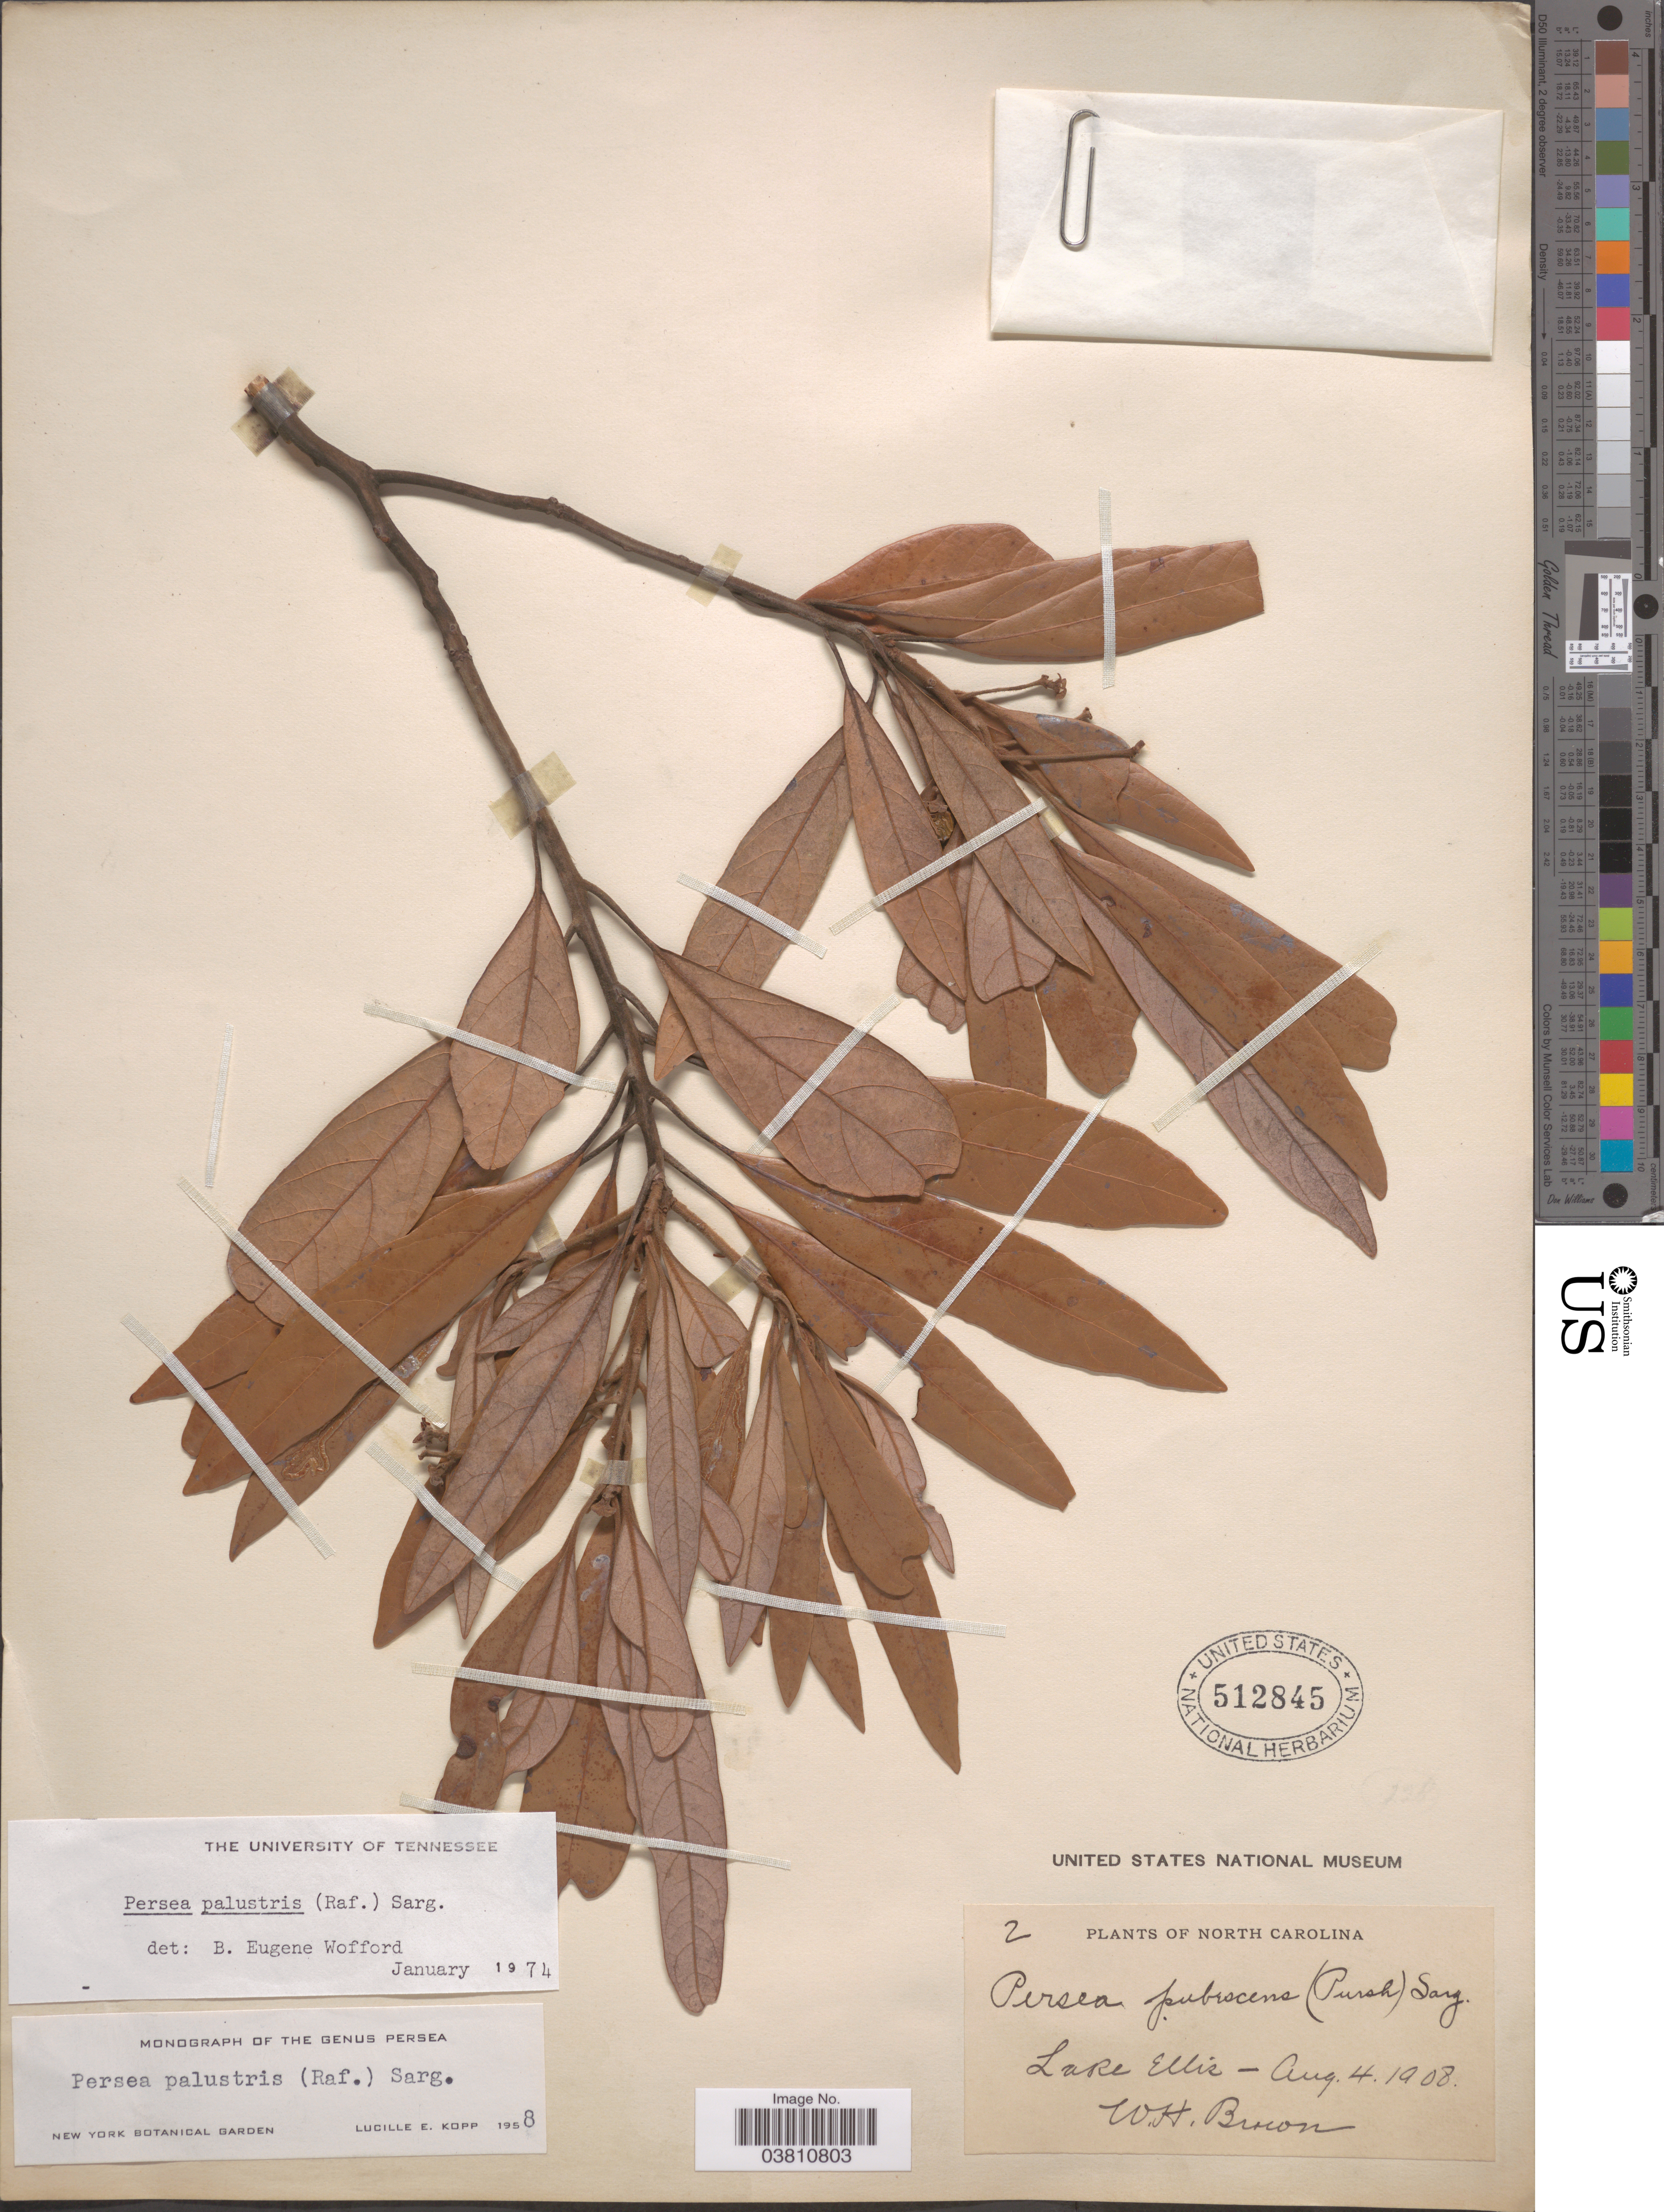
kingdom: Plantae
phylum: Tracheophyta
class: Magnoliopsida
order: Laurales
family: Lauraceae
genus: Persea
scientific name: Persea palustris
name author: (Raf.) Sarg.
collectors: W. H. Brown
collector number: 2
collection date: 1908-08-04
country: United States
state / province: North Carolina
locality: Lake Ellis.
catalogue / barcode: US 512845